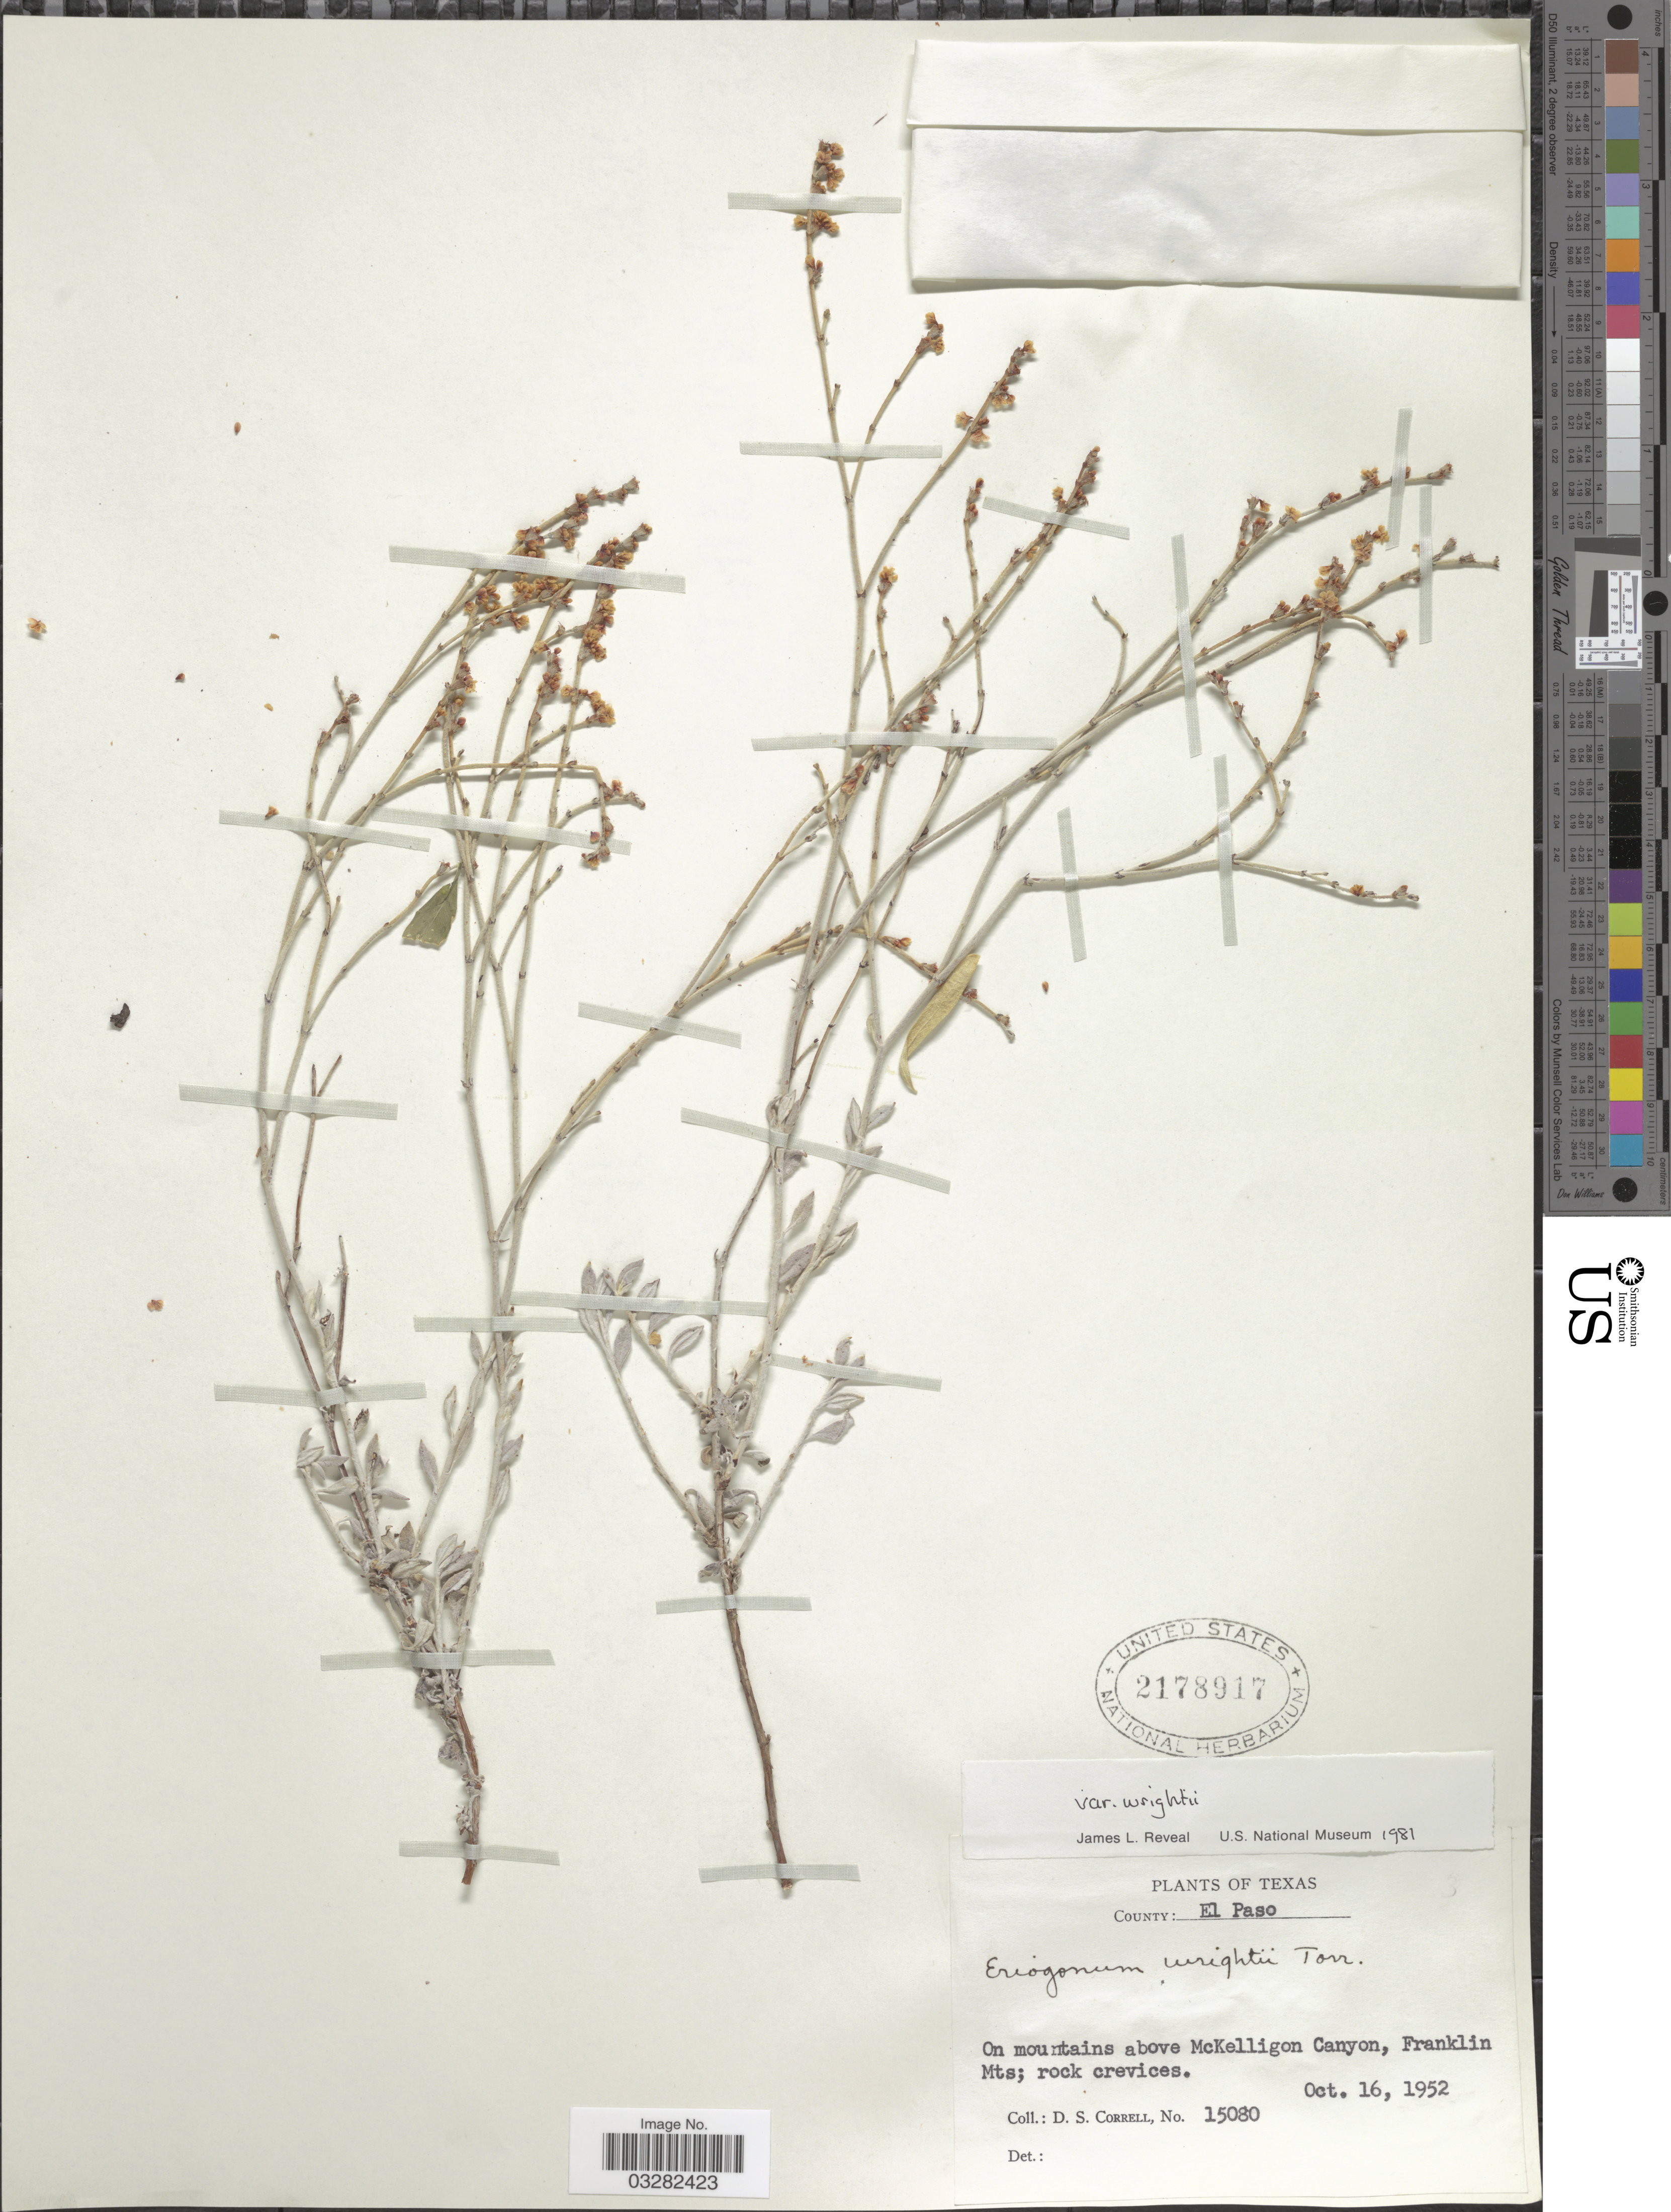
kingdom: Plantae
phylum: Tracheophyta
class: Magnoliopsida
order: Caryophyllales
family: Polygonaceae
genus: Eriogonum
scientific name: Eriogonum wrightii var. wrightii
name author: Torr. ex Benth.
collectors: D. S. Correll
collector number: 15080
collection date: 1952-10-16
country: United States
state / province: Texas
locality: County: El Paso. On mountains above McKelligon Canyon, Franklin Mts.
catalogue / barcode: US 2178917